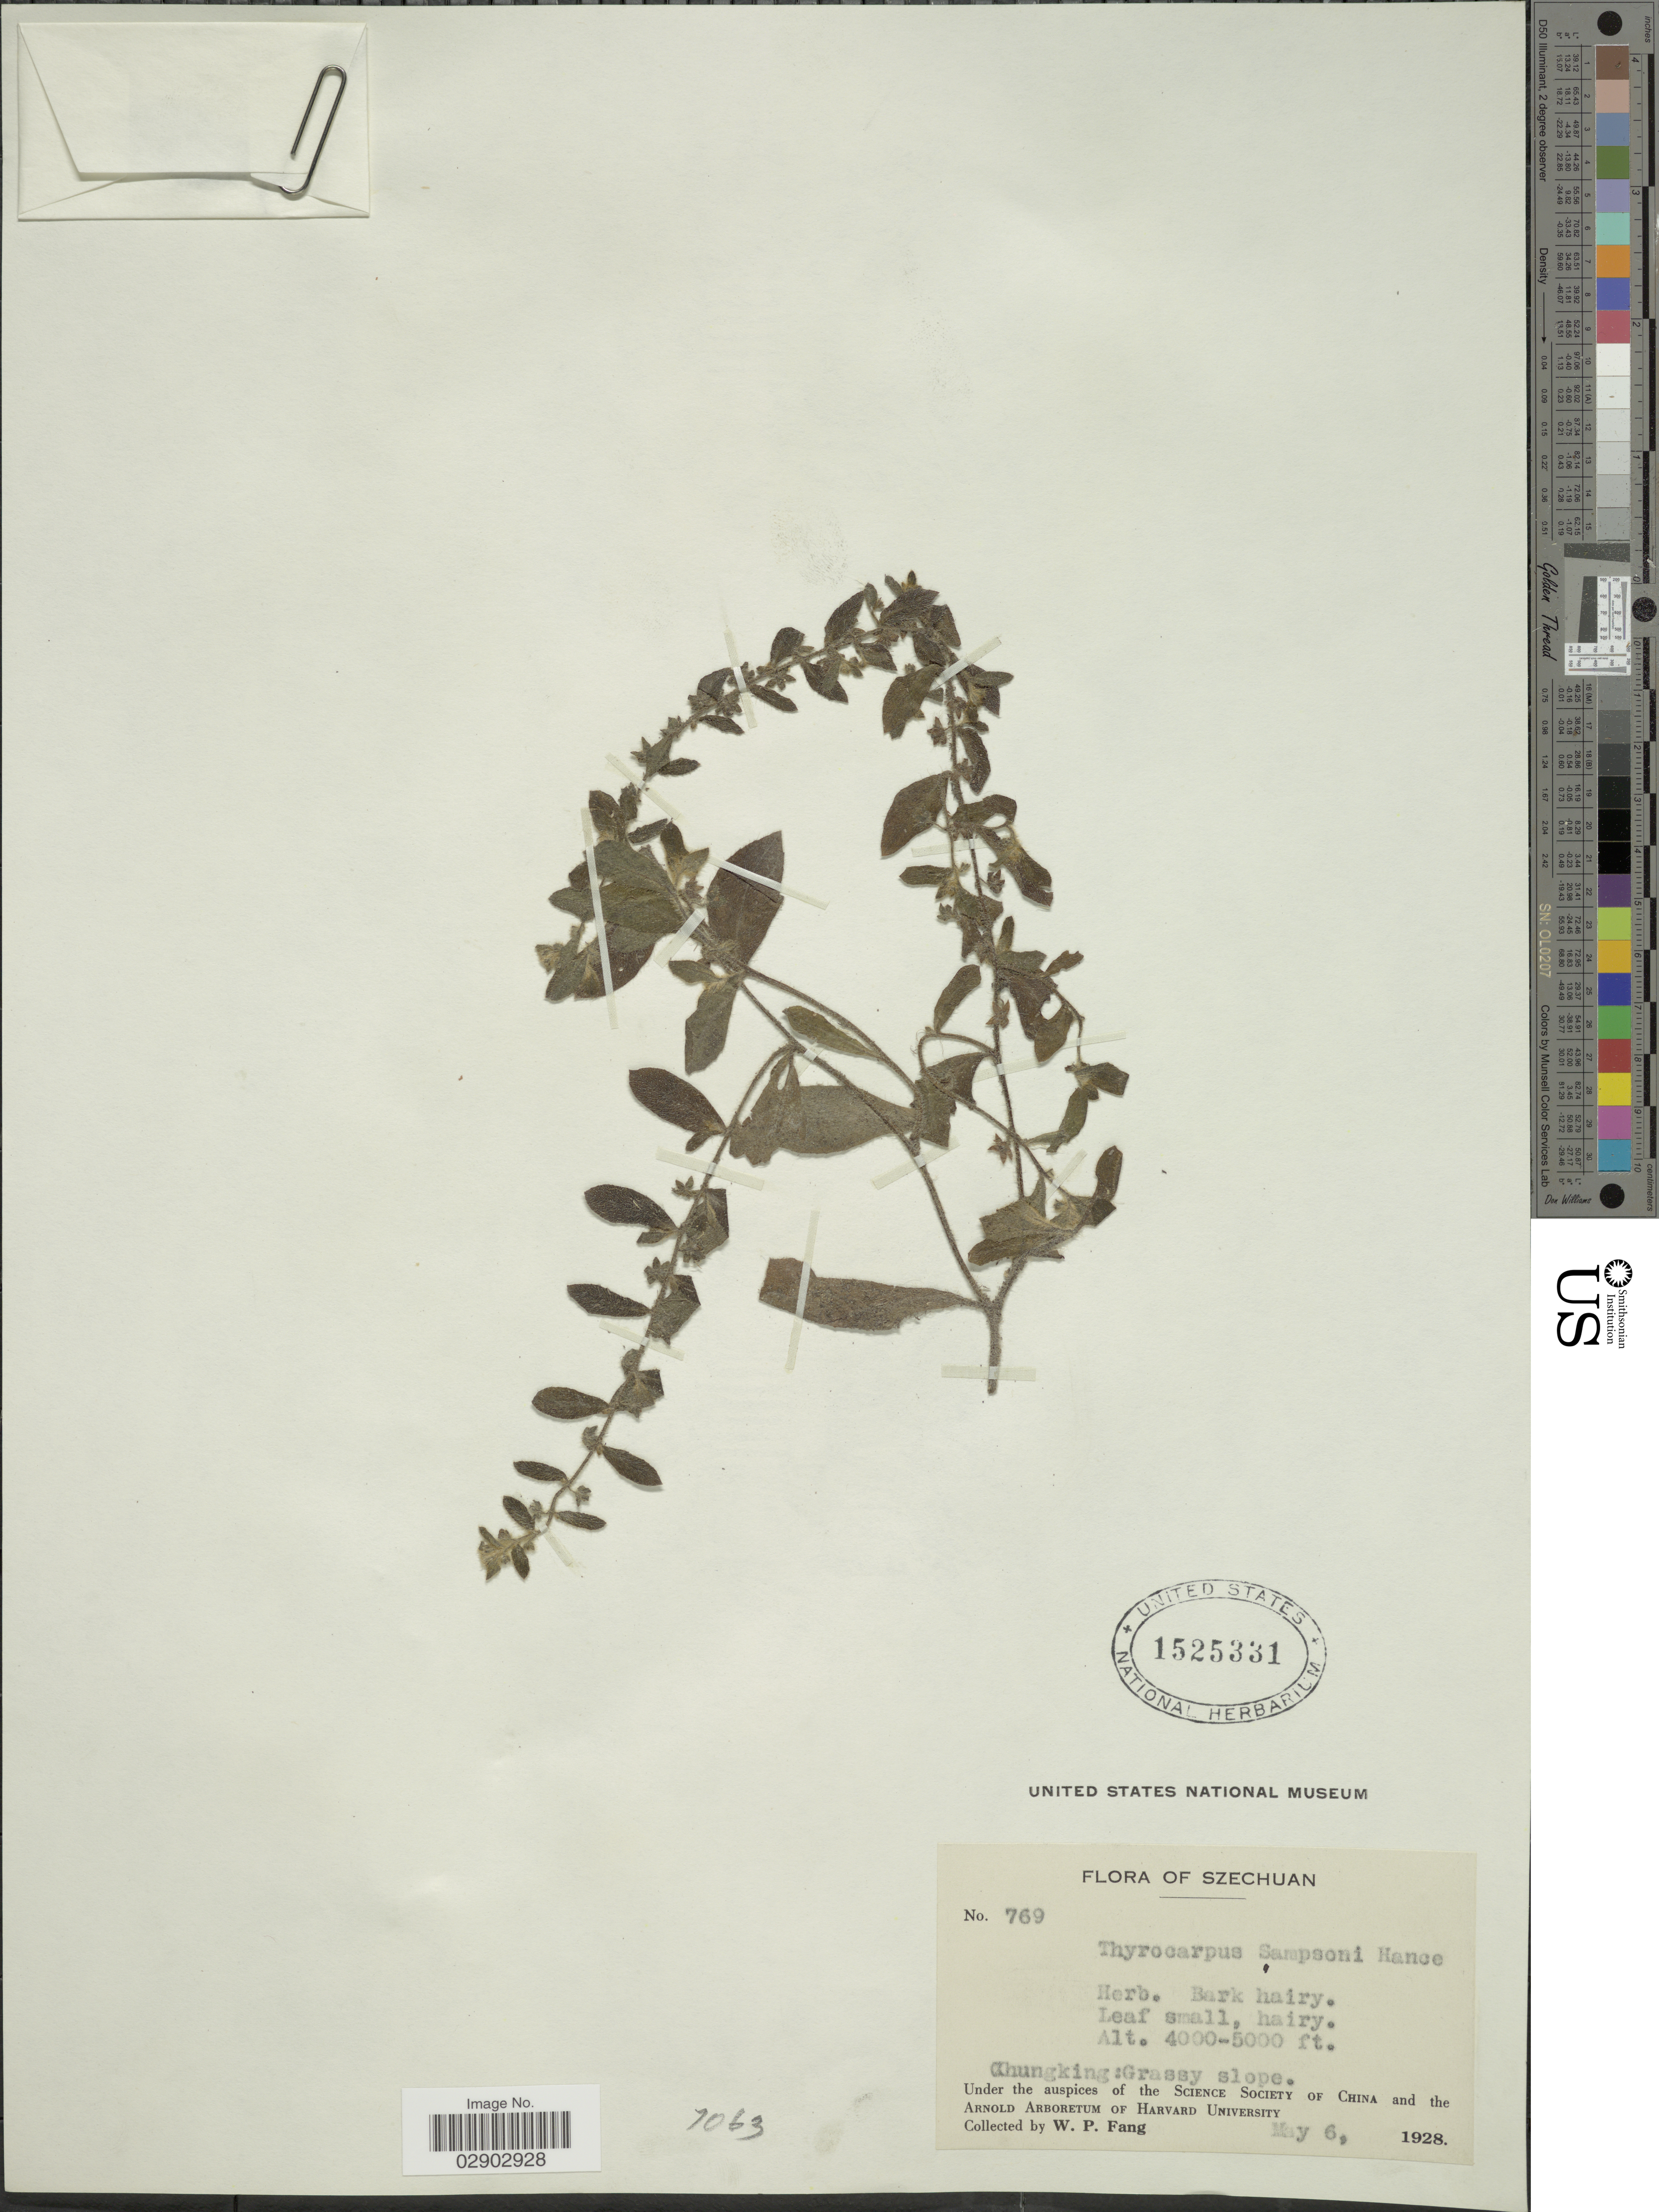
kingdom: Plantae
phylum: Tracheophyta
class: Magnoliopsida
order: Boraginales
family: Boraginaceae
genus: Thyrocarpus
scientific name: Thyrocarpus sampsonii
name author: Hance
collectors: W. P. Fang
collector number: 769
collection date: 1928-05-06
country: China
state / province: Sichuan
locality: Szechuan. Chungking: Grassy slope.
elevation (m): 1219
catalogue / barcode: US 1525331